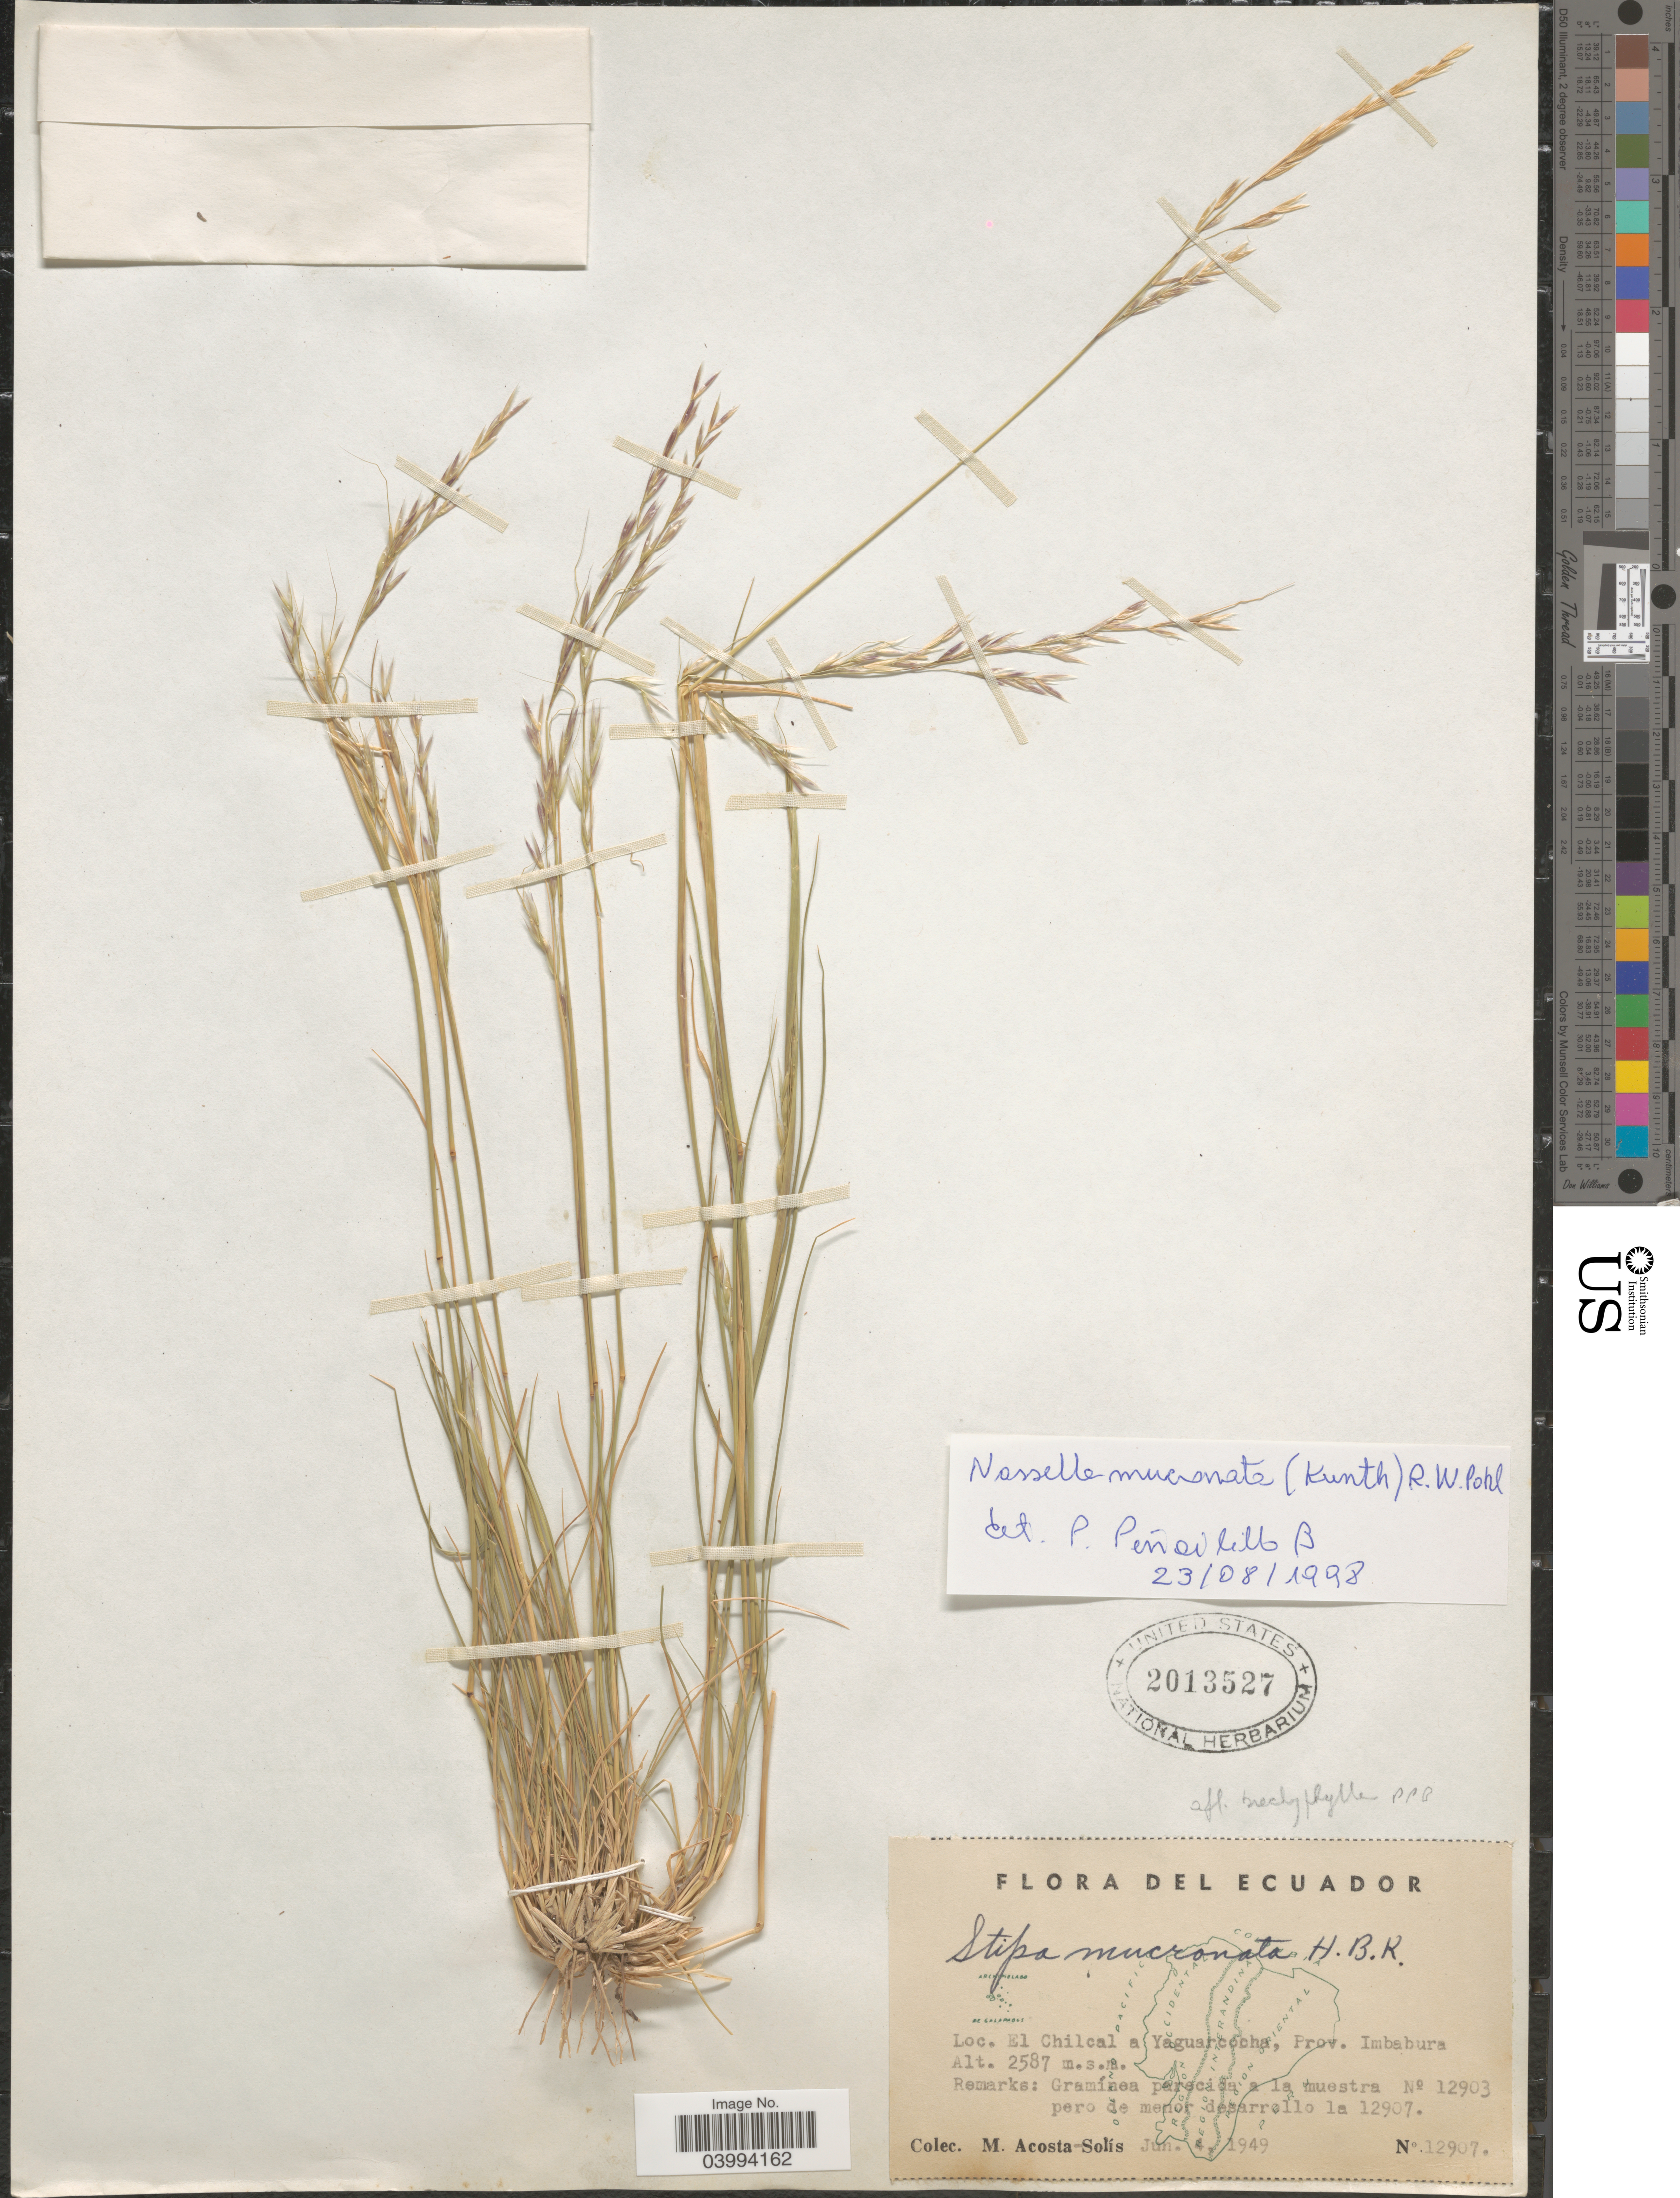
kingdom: Plantae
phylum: Tracheophyta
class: Liliopsida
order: Poales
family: Poaceae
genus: Nassella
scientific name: Nassella mucronata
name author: (Kunth) R.W. Pohl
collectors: M. Acosta Solis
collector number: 12907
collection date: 1949-06-04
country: Ecuador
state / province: Imbabura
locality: El Chilcal a Yaguarcocha.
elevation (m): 2587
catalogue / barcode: US 2013527